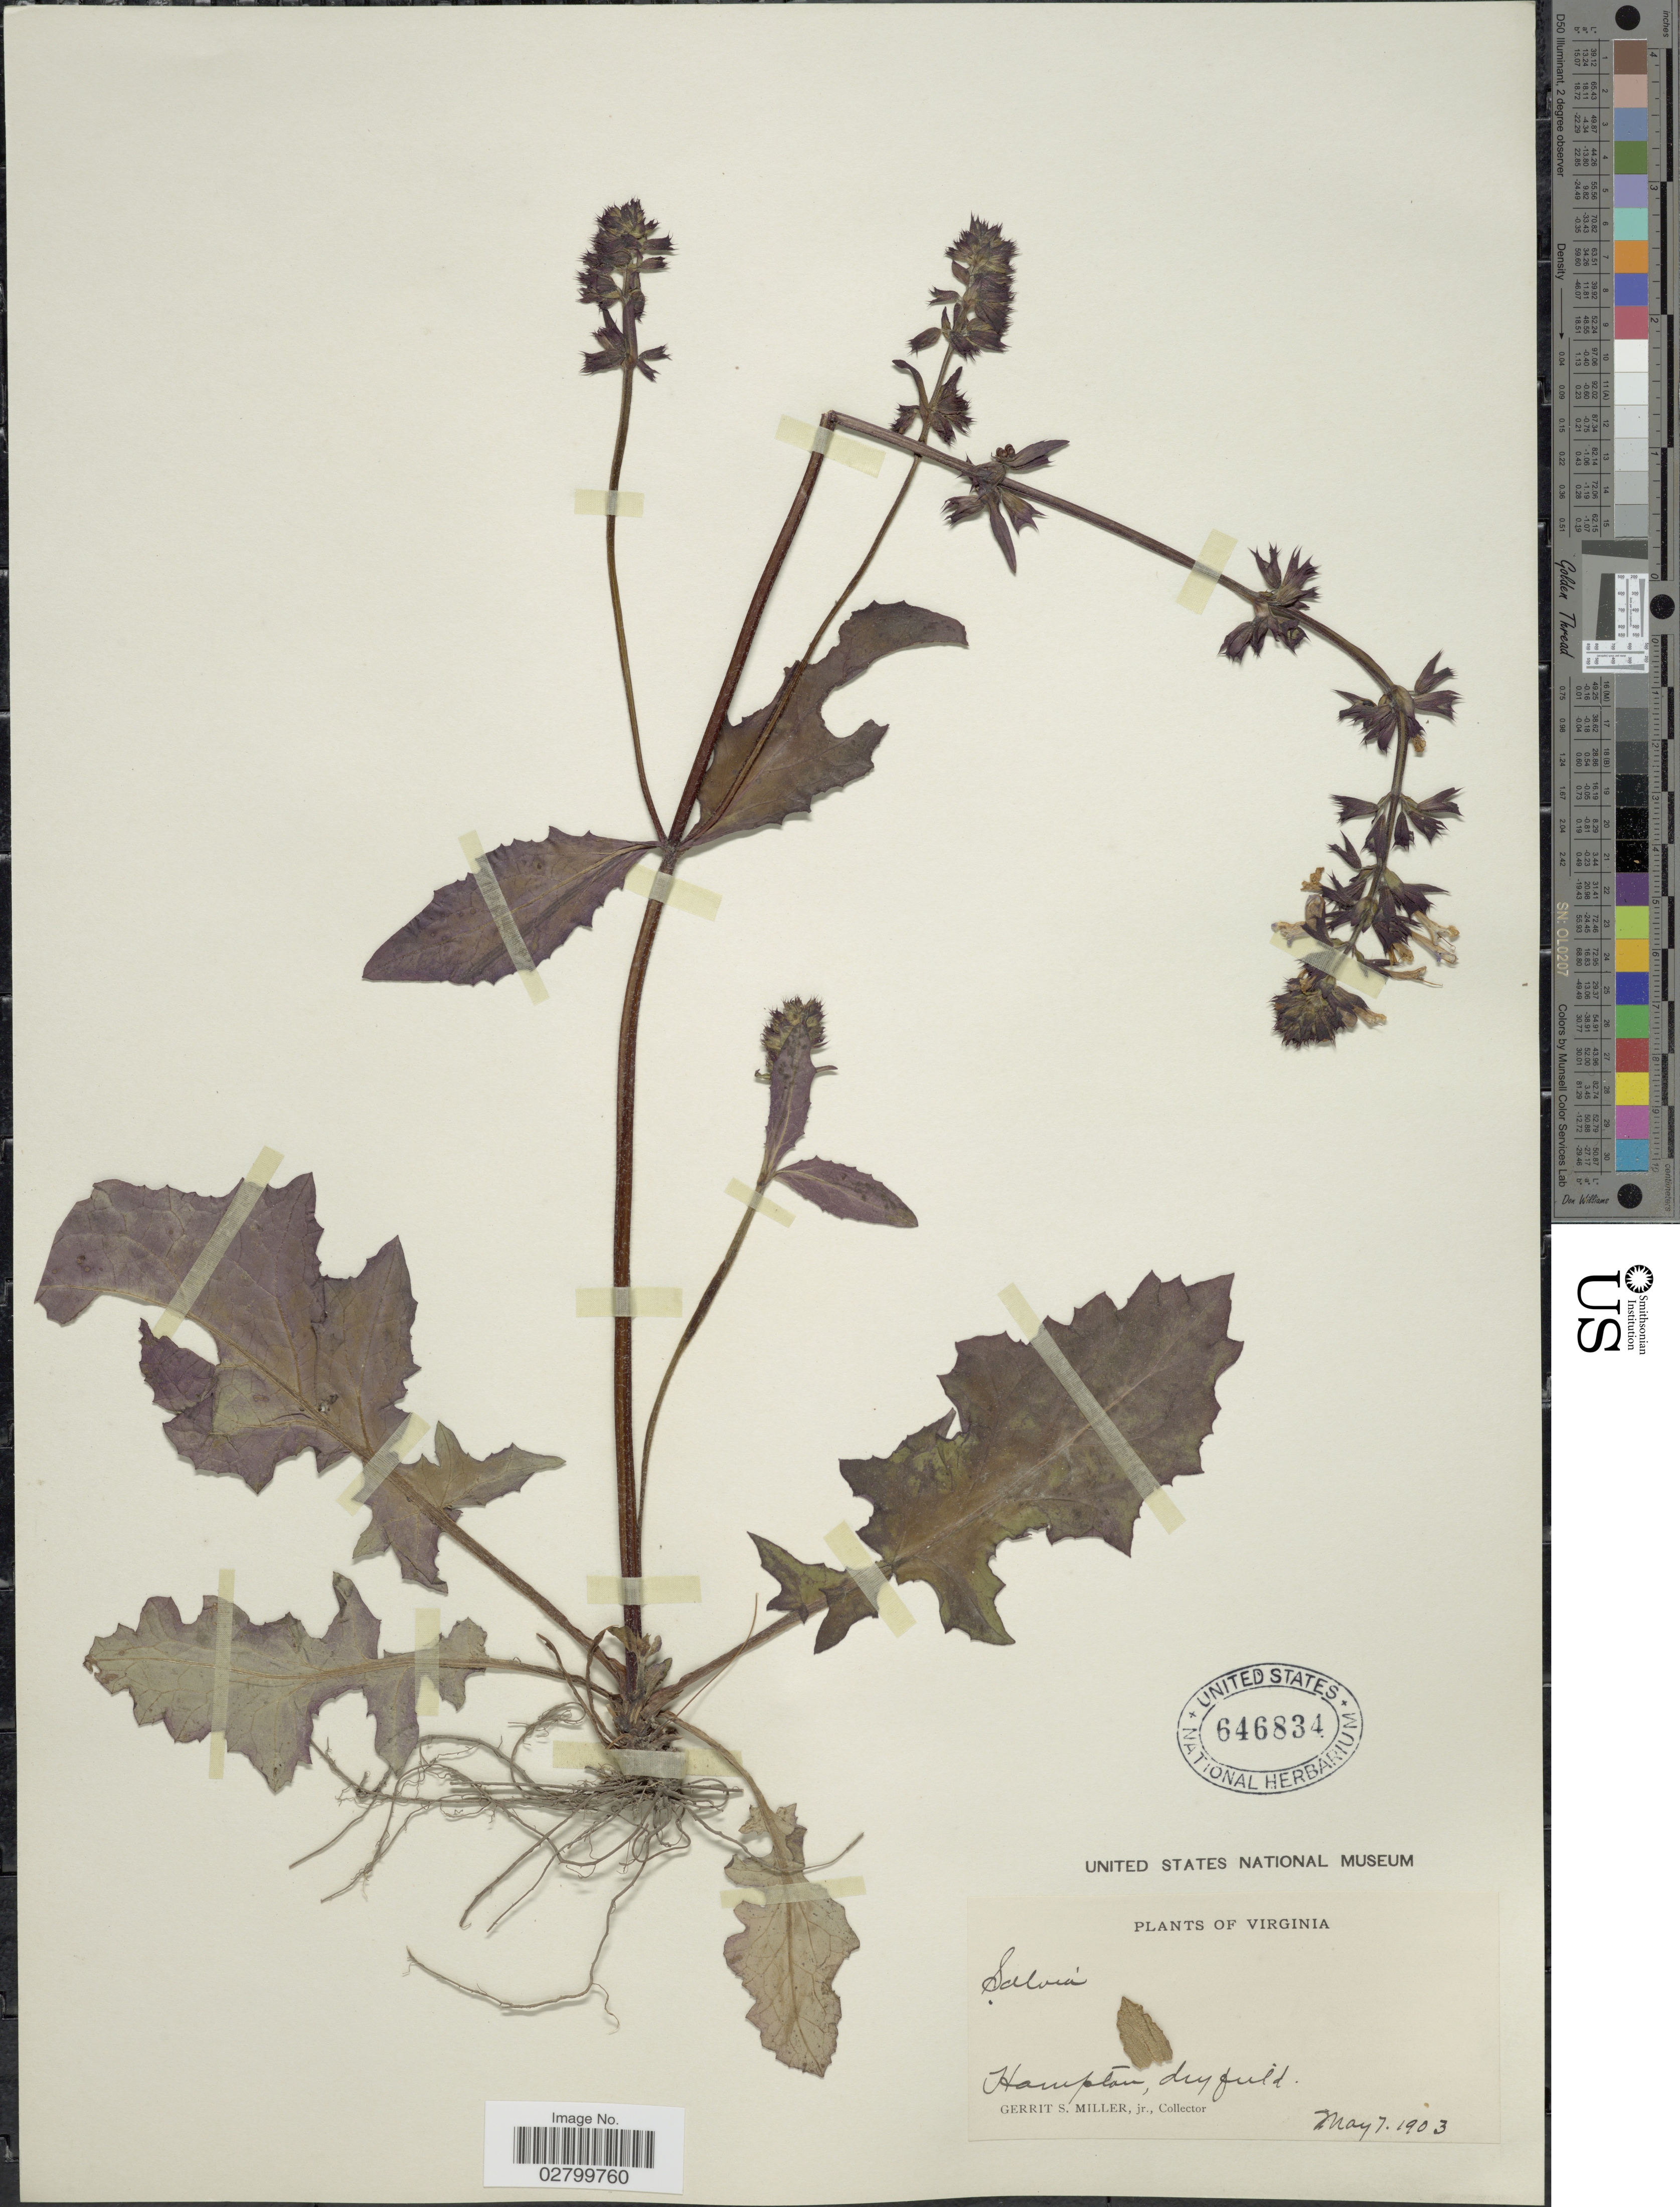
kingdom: Plantae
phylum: Tracheophyta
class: Magnoliopsida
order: Lamiales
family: Lamiaceae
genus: Salvia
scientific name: Salvia lyrata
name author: L.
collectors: G. S. Miller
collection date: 1903-05-07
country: United States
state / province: Virginia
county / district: City of Hampton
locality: Hampton, dry field.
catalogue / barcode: US 646834